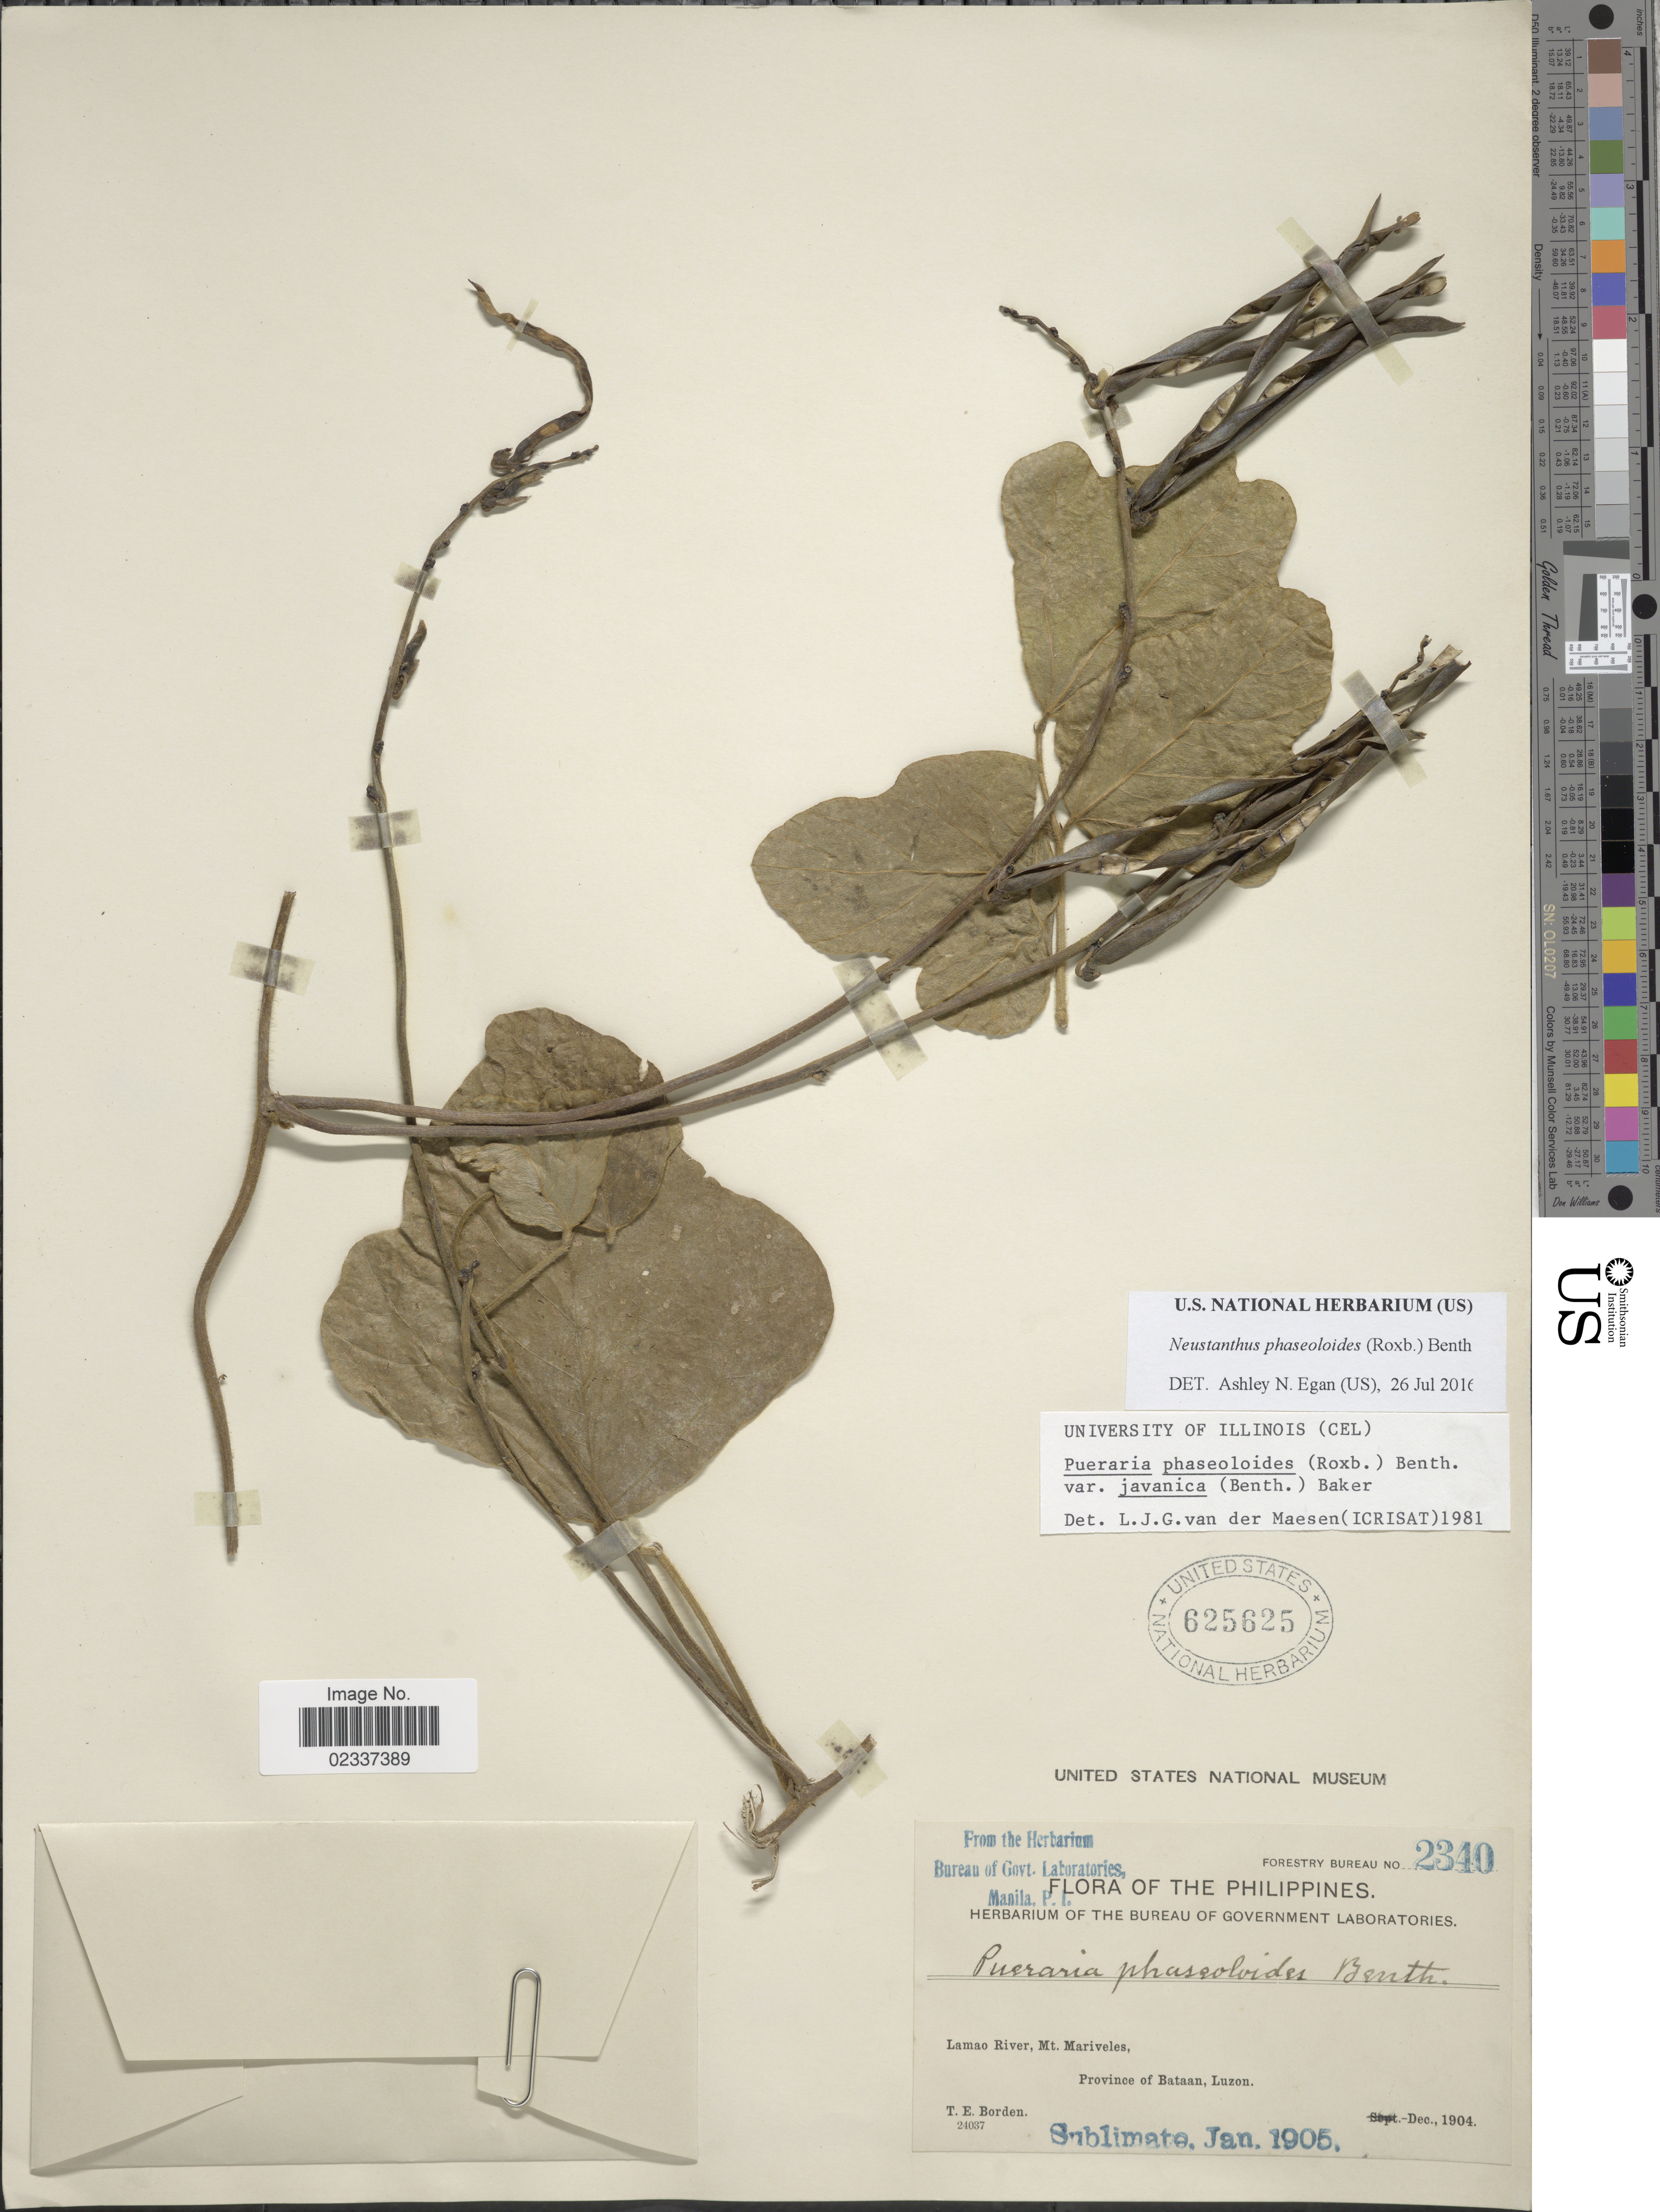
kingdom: Plantae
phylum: Tracheophyta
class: Magnoliopsida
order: Fabales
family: Fabaceae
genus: Neustanthus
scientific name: Neustanthus phaseoloides var. javanicus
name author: (Benth.) A.N. Egan & B. Pan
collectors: T. E. Borden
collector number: Forestry Bureau 2340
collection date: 1904-12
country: Philippines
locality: Lamao River, Mt. Mariveles, Province of Bataan, Luzon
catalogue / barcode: US 625625